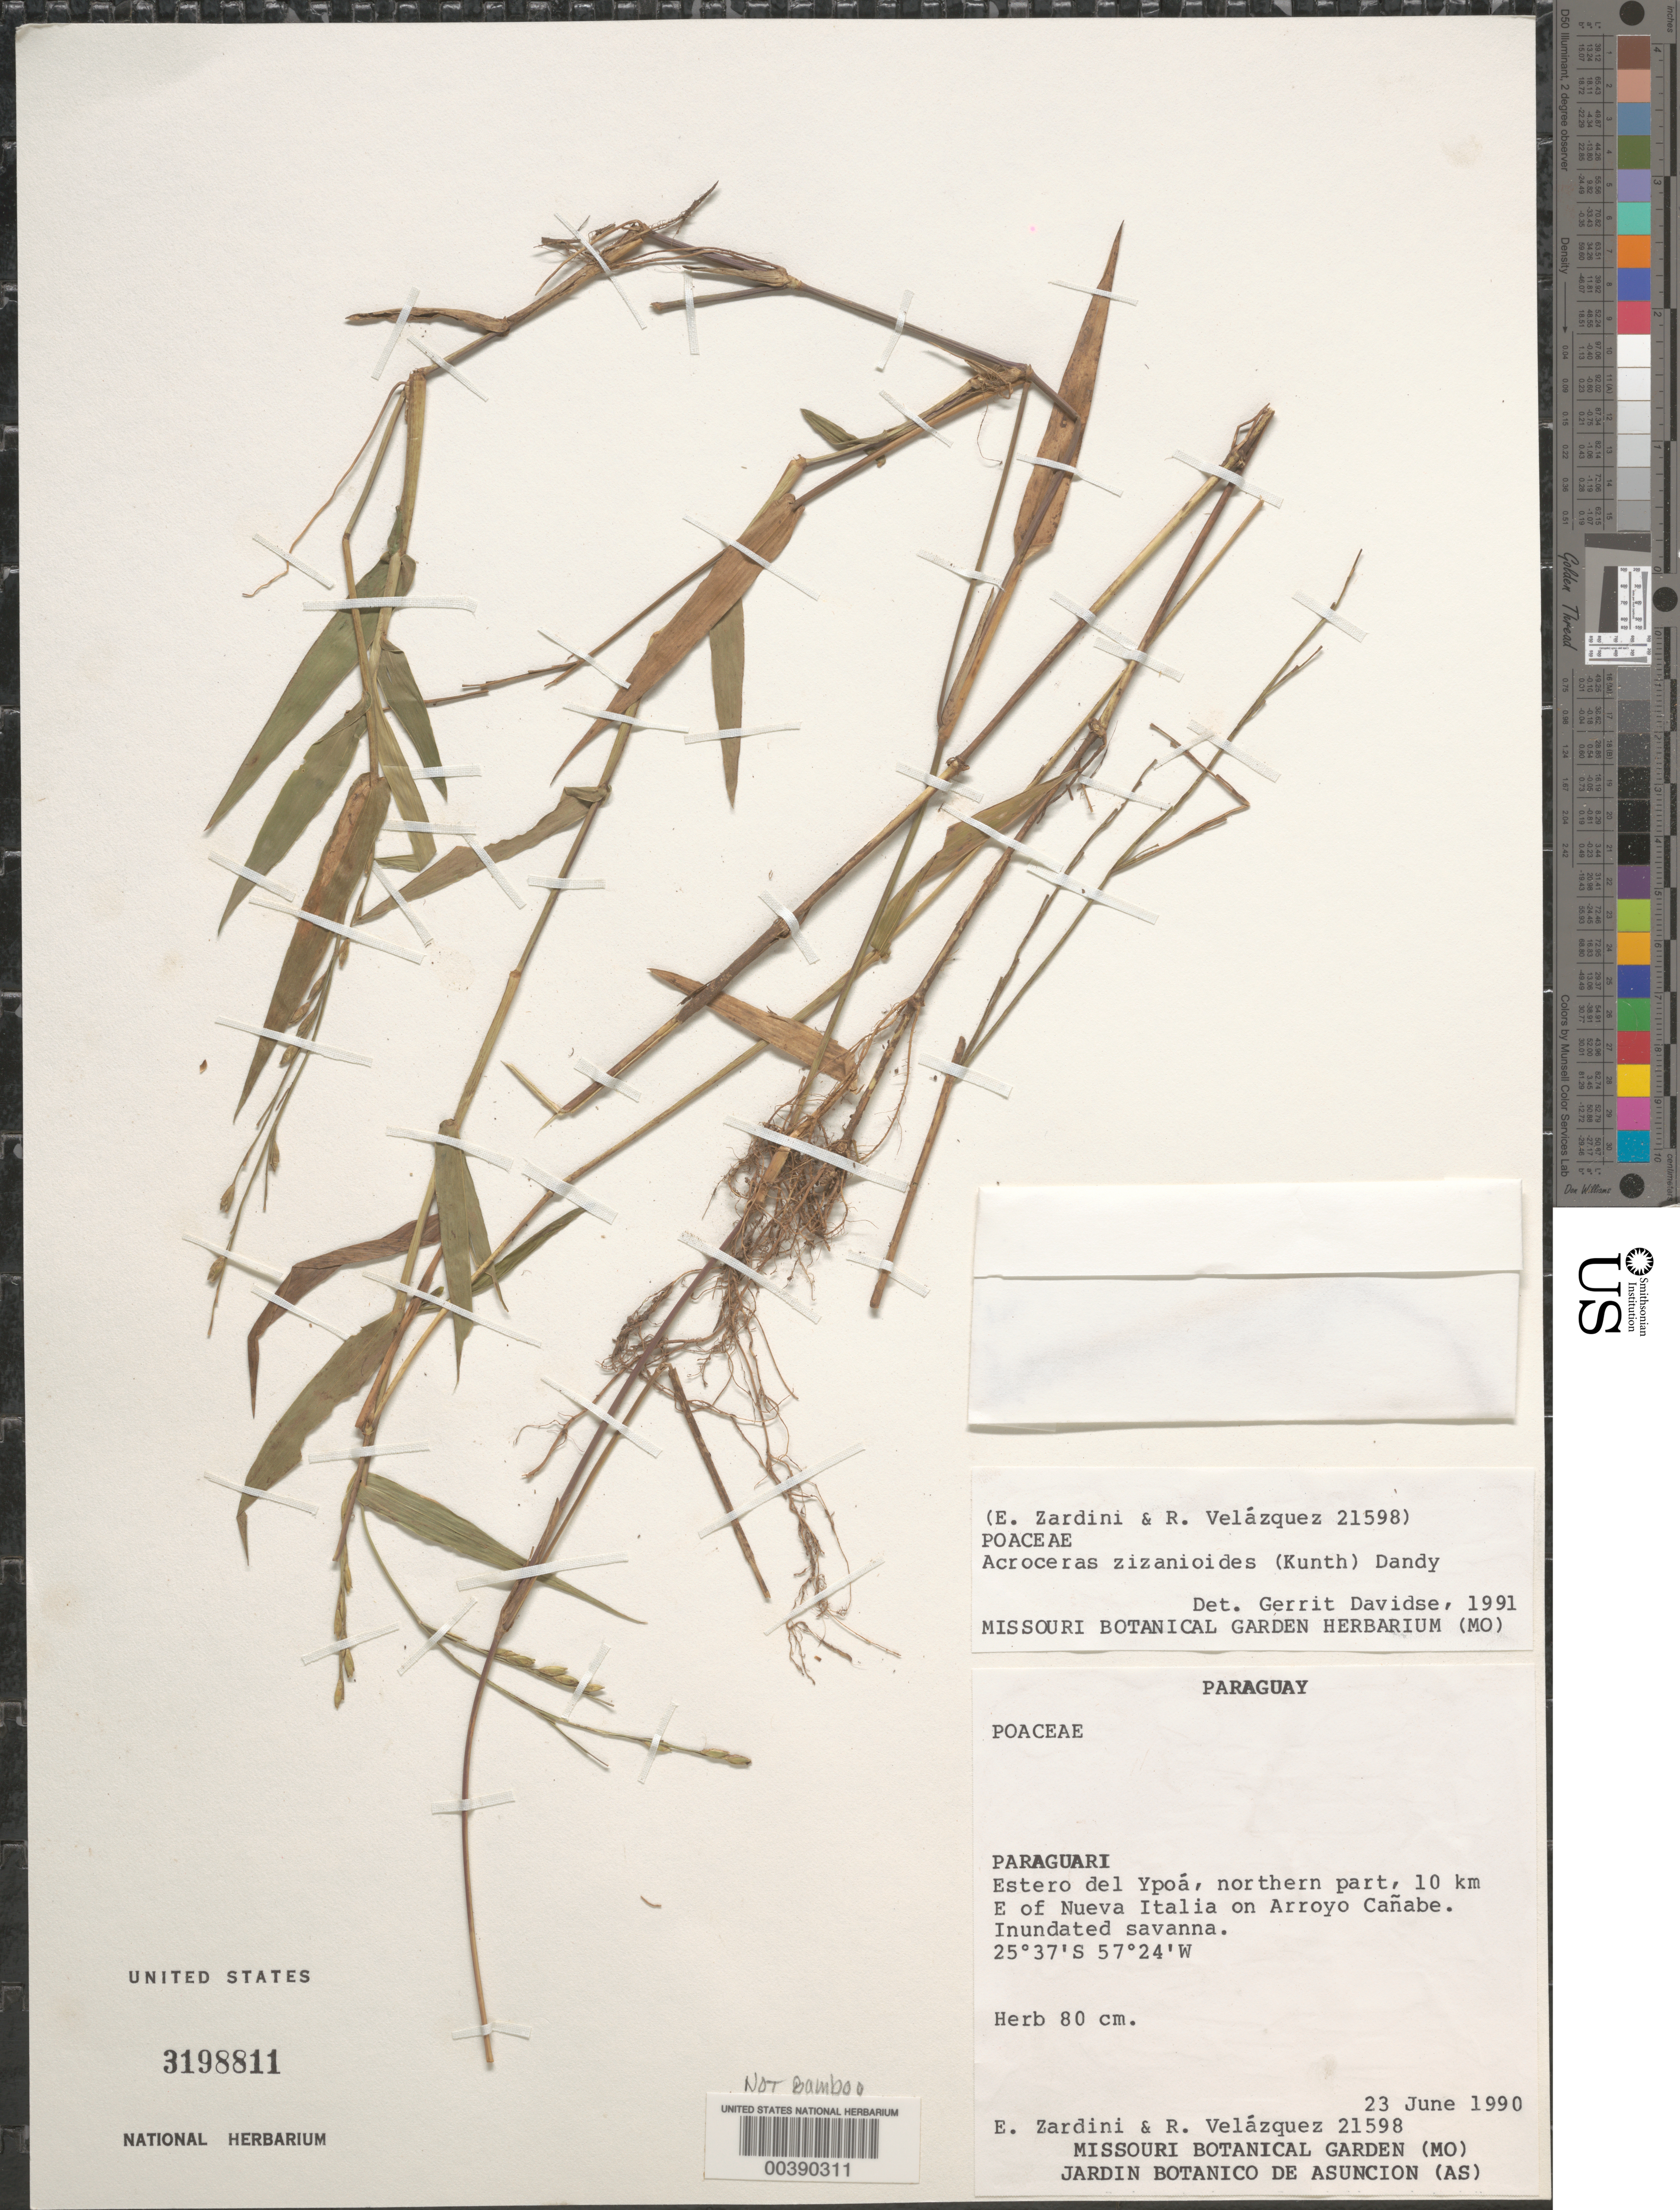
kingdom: Plantae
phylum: Tracheophyta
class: Liliopsida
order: Poales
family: Poaceae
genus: Acroceras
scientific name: Acroceras zizanioides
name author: (Kunth) Dandy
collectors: E. M. Zardini & R. Velasquez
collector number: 21598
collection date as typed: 23 Jun 1990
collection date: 1990-06-23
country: Paraguay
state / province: Paraguarí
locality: Estero del ypoa, northern part, 10 km e of nueva italia on arroyo canabe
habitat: Inundated savanna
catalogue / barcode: US 3198811